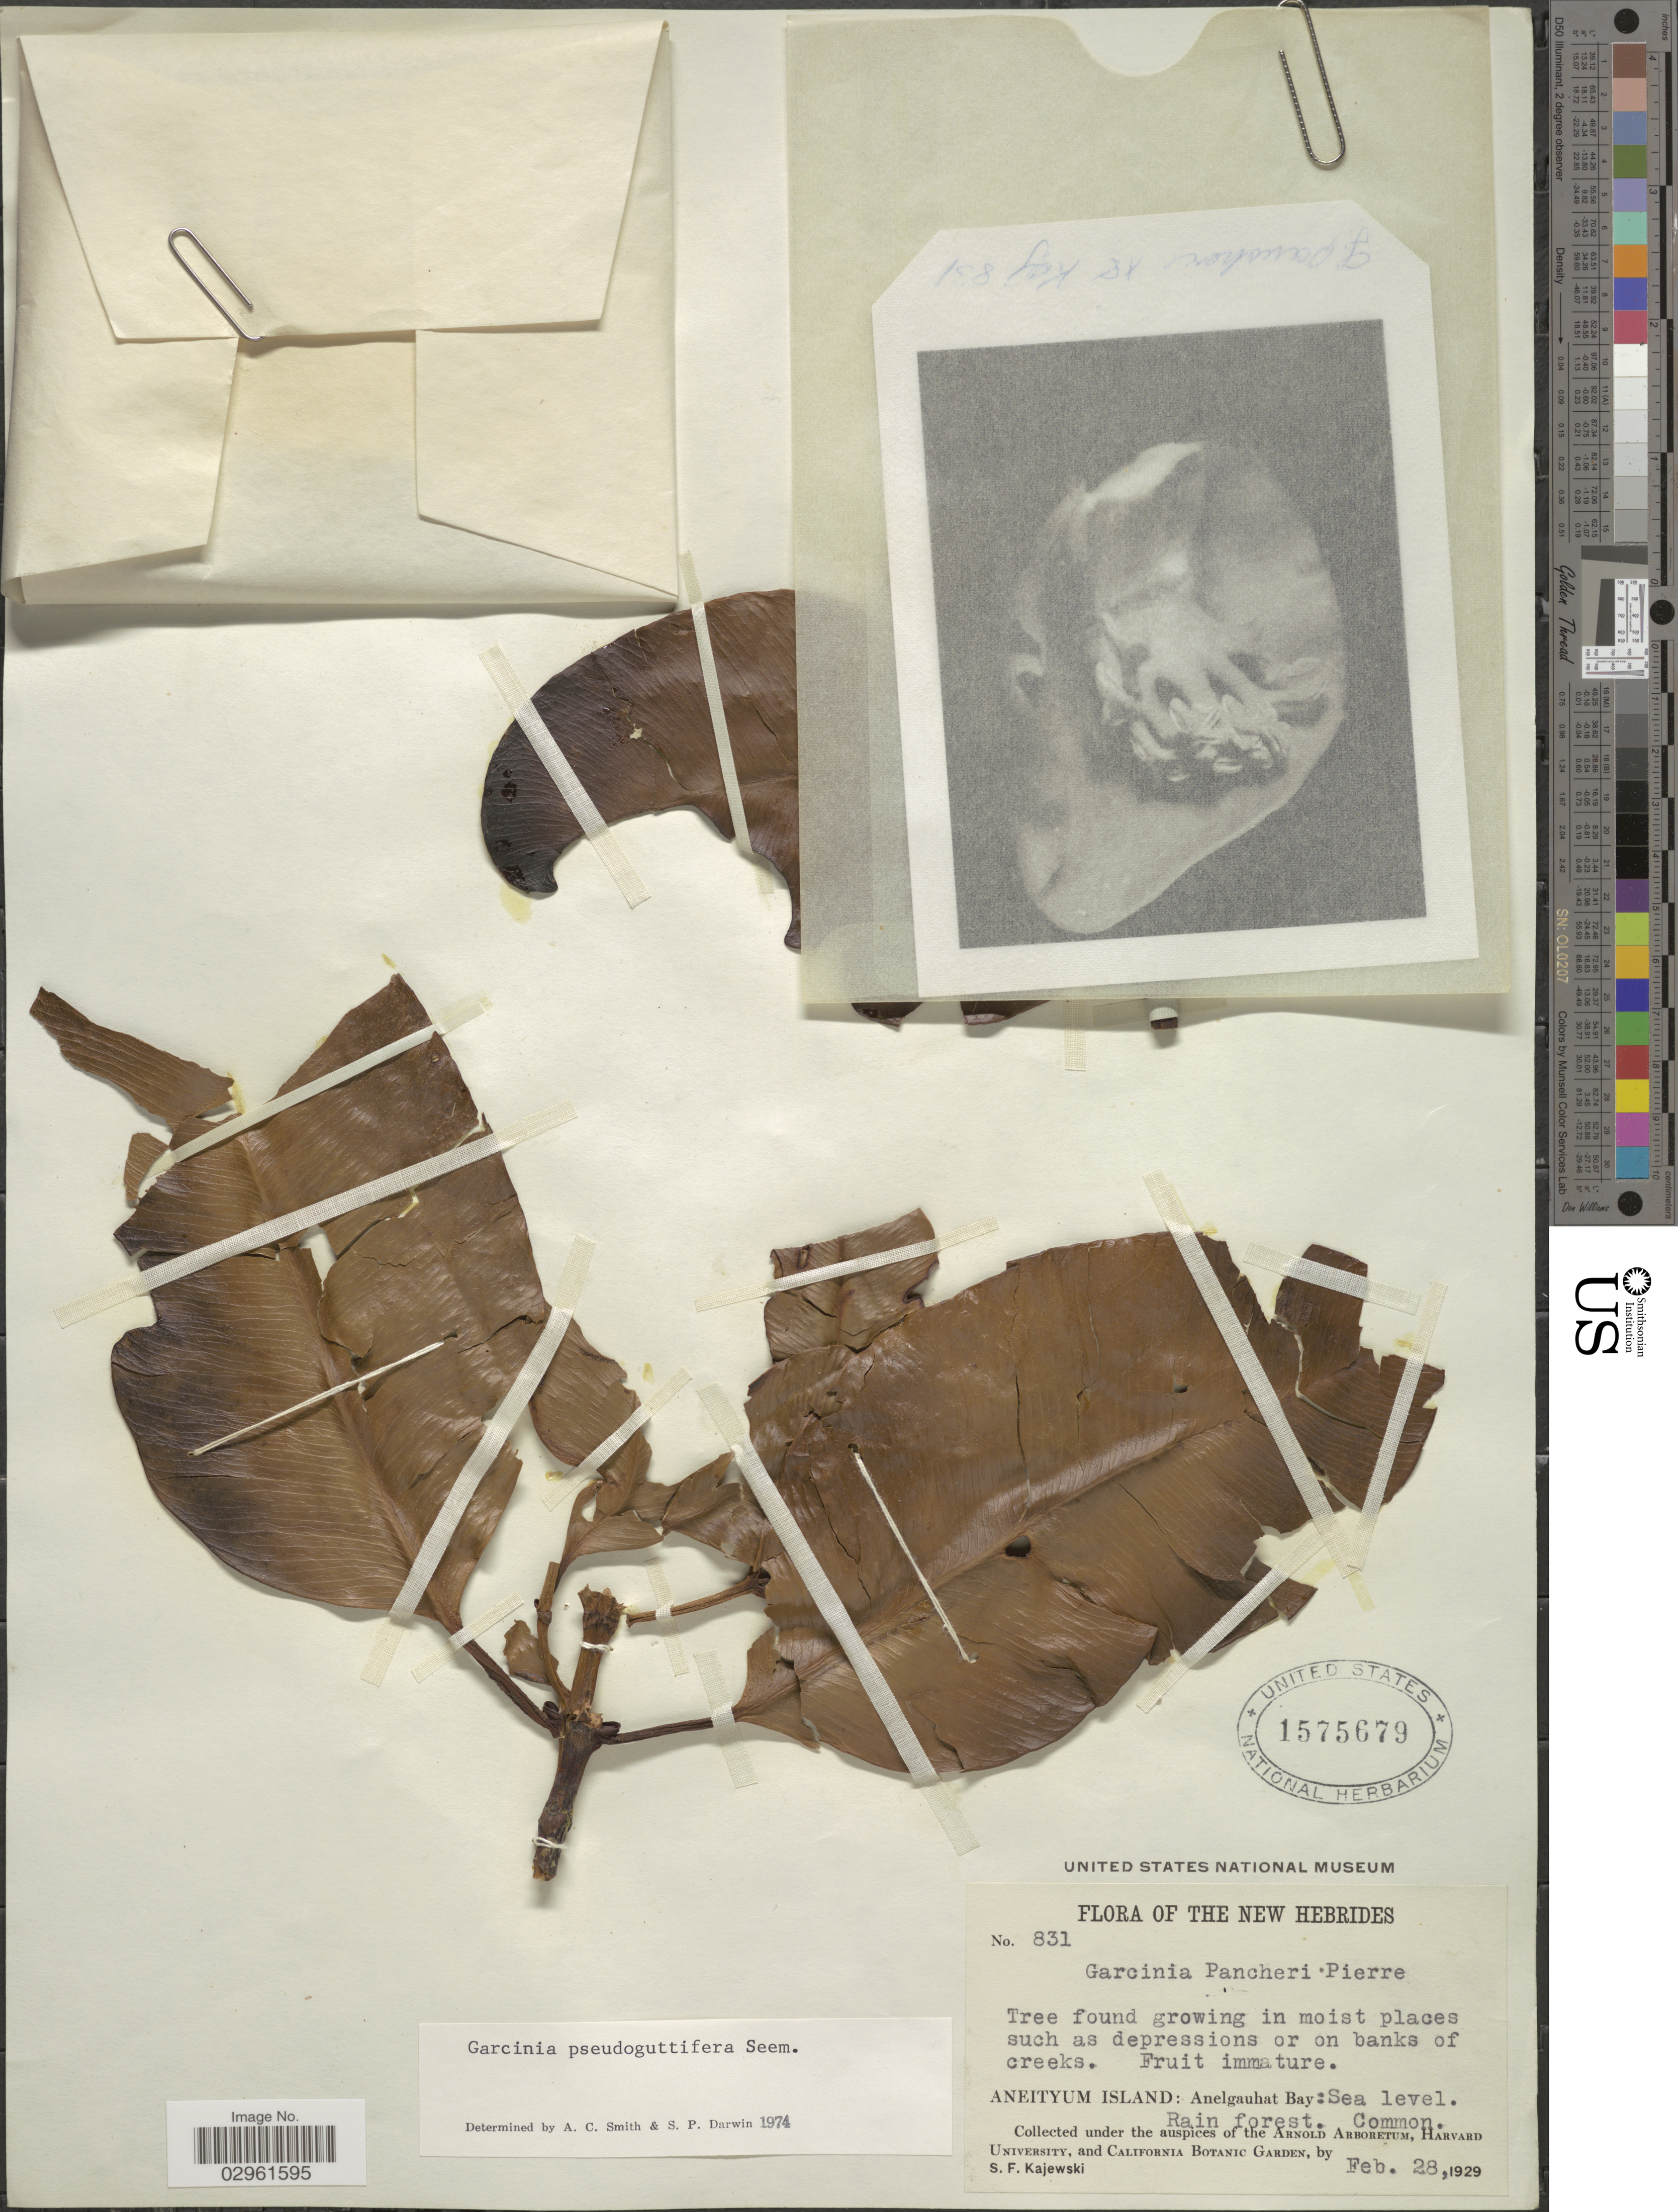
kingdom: Plantae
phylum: Tracheophyta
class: Magnoliopsida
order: Malpighiales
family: Clusiaceae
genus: Garcinia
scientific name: Garcinia pseudoguttifera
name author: Seem.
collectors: S. Kajewski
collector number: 831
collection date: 1929-02-28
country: Vanuatu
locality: New Hebrides. Aneityum Island: Anelgauhat Bay.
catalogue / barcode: US 1575679